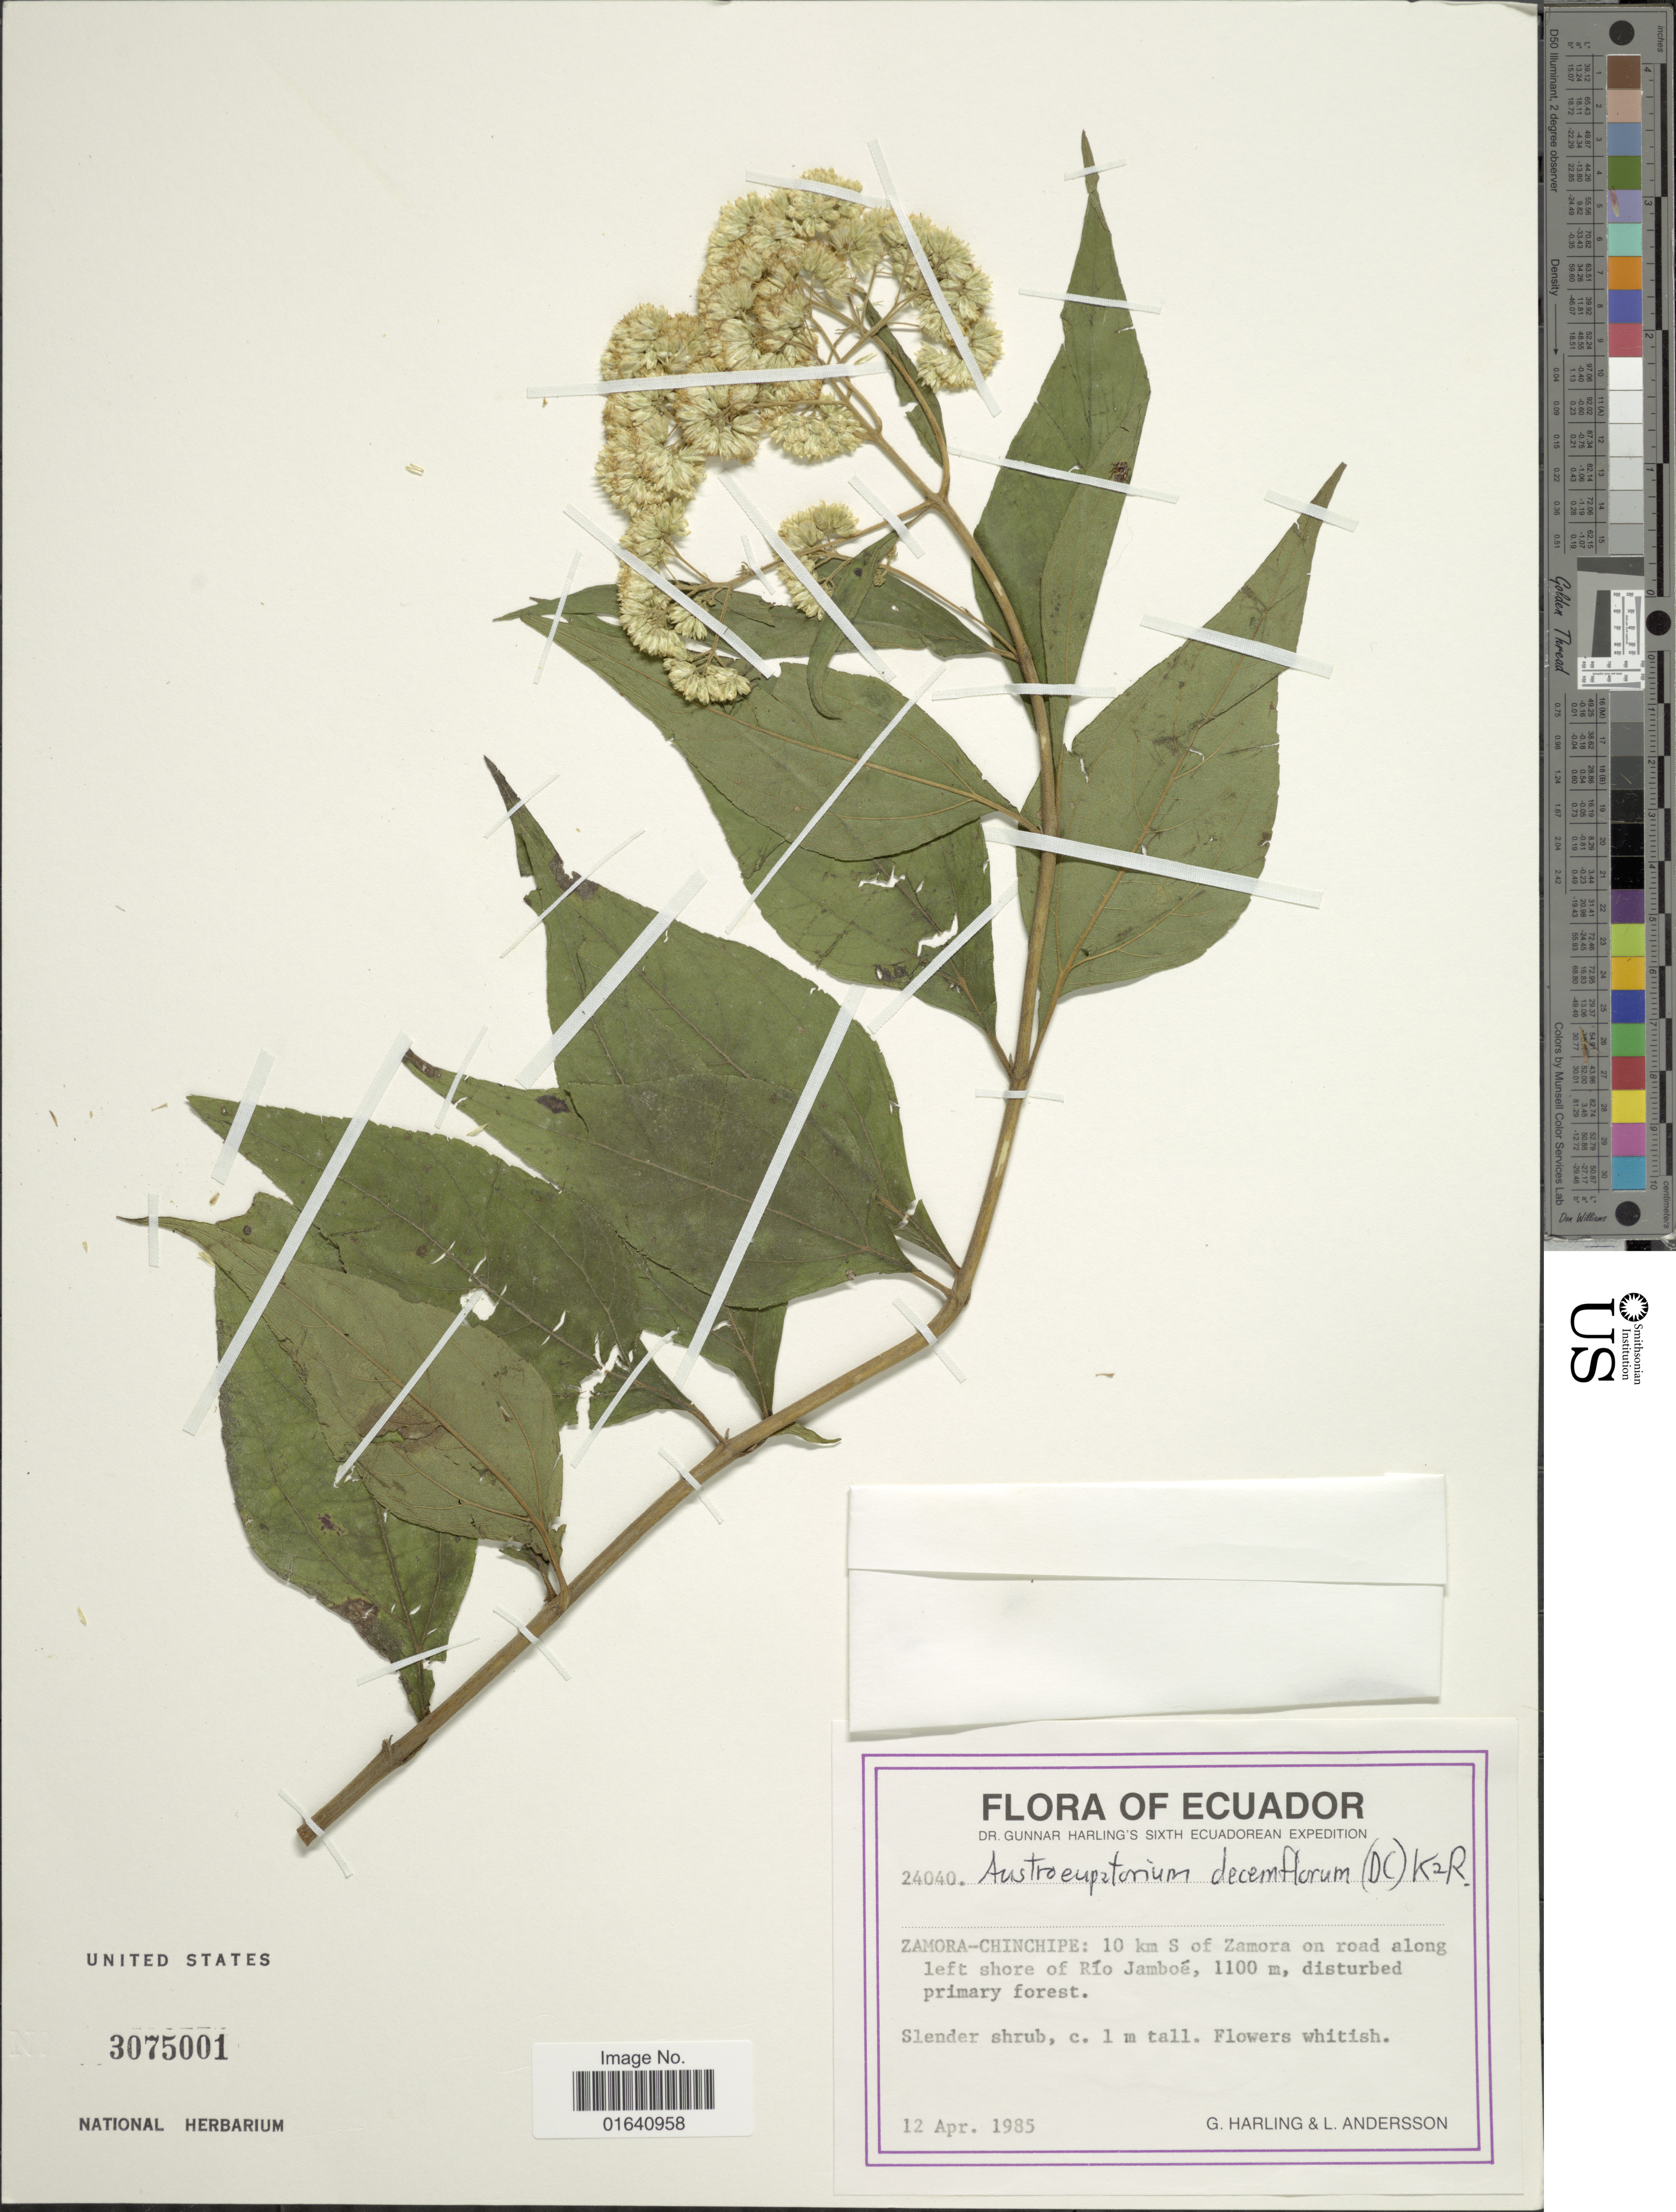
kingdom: Plantae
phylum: Tracheophyta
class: Magnoliopsida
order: Asterales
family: Asteraceae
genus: Austroeupatorium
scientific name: Austroeupatorium decemflorum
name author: (DC.) R.M. King & H. Rob.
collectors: G. Harling & L. Andersson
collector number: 24040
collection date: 1985-04-12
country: Ecuador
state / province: Zamora-Chinchipe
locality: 10 km S of Zamora on road along left shore of Río Jamboé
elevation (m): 1100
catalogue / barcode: US 3075001